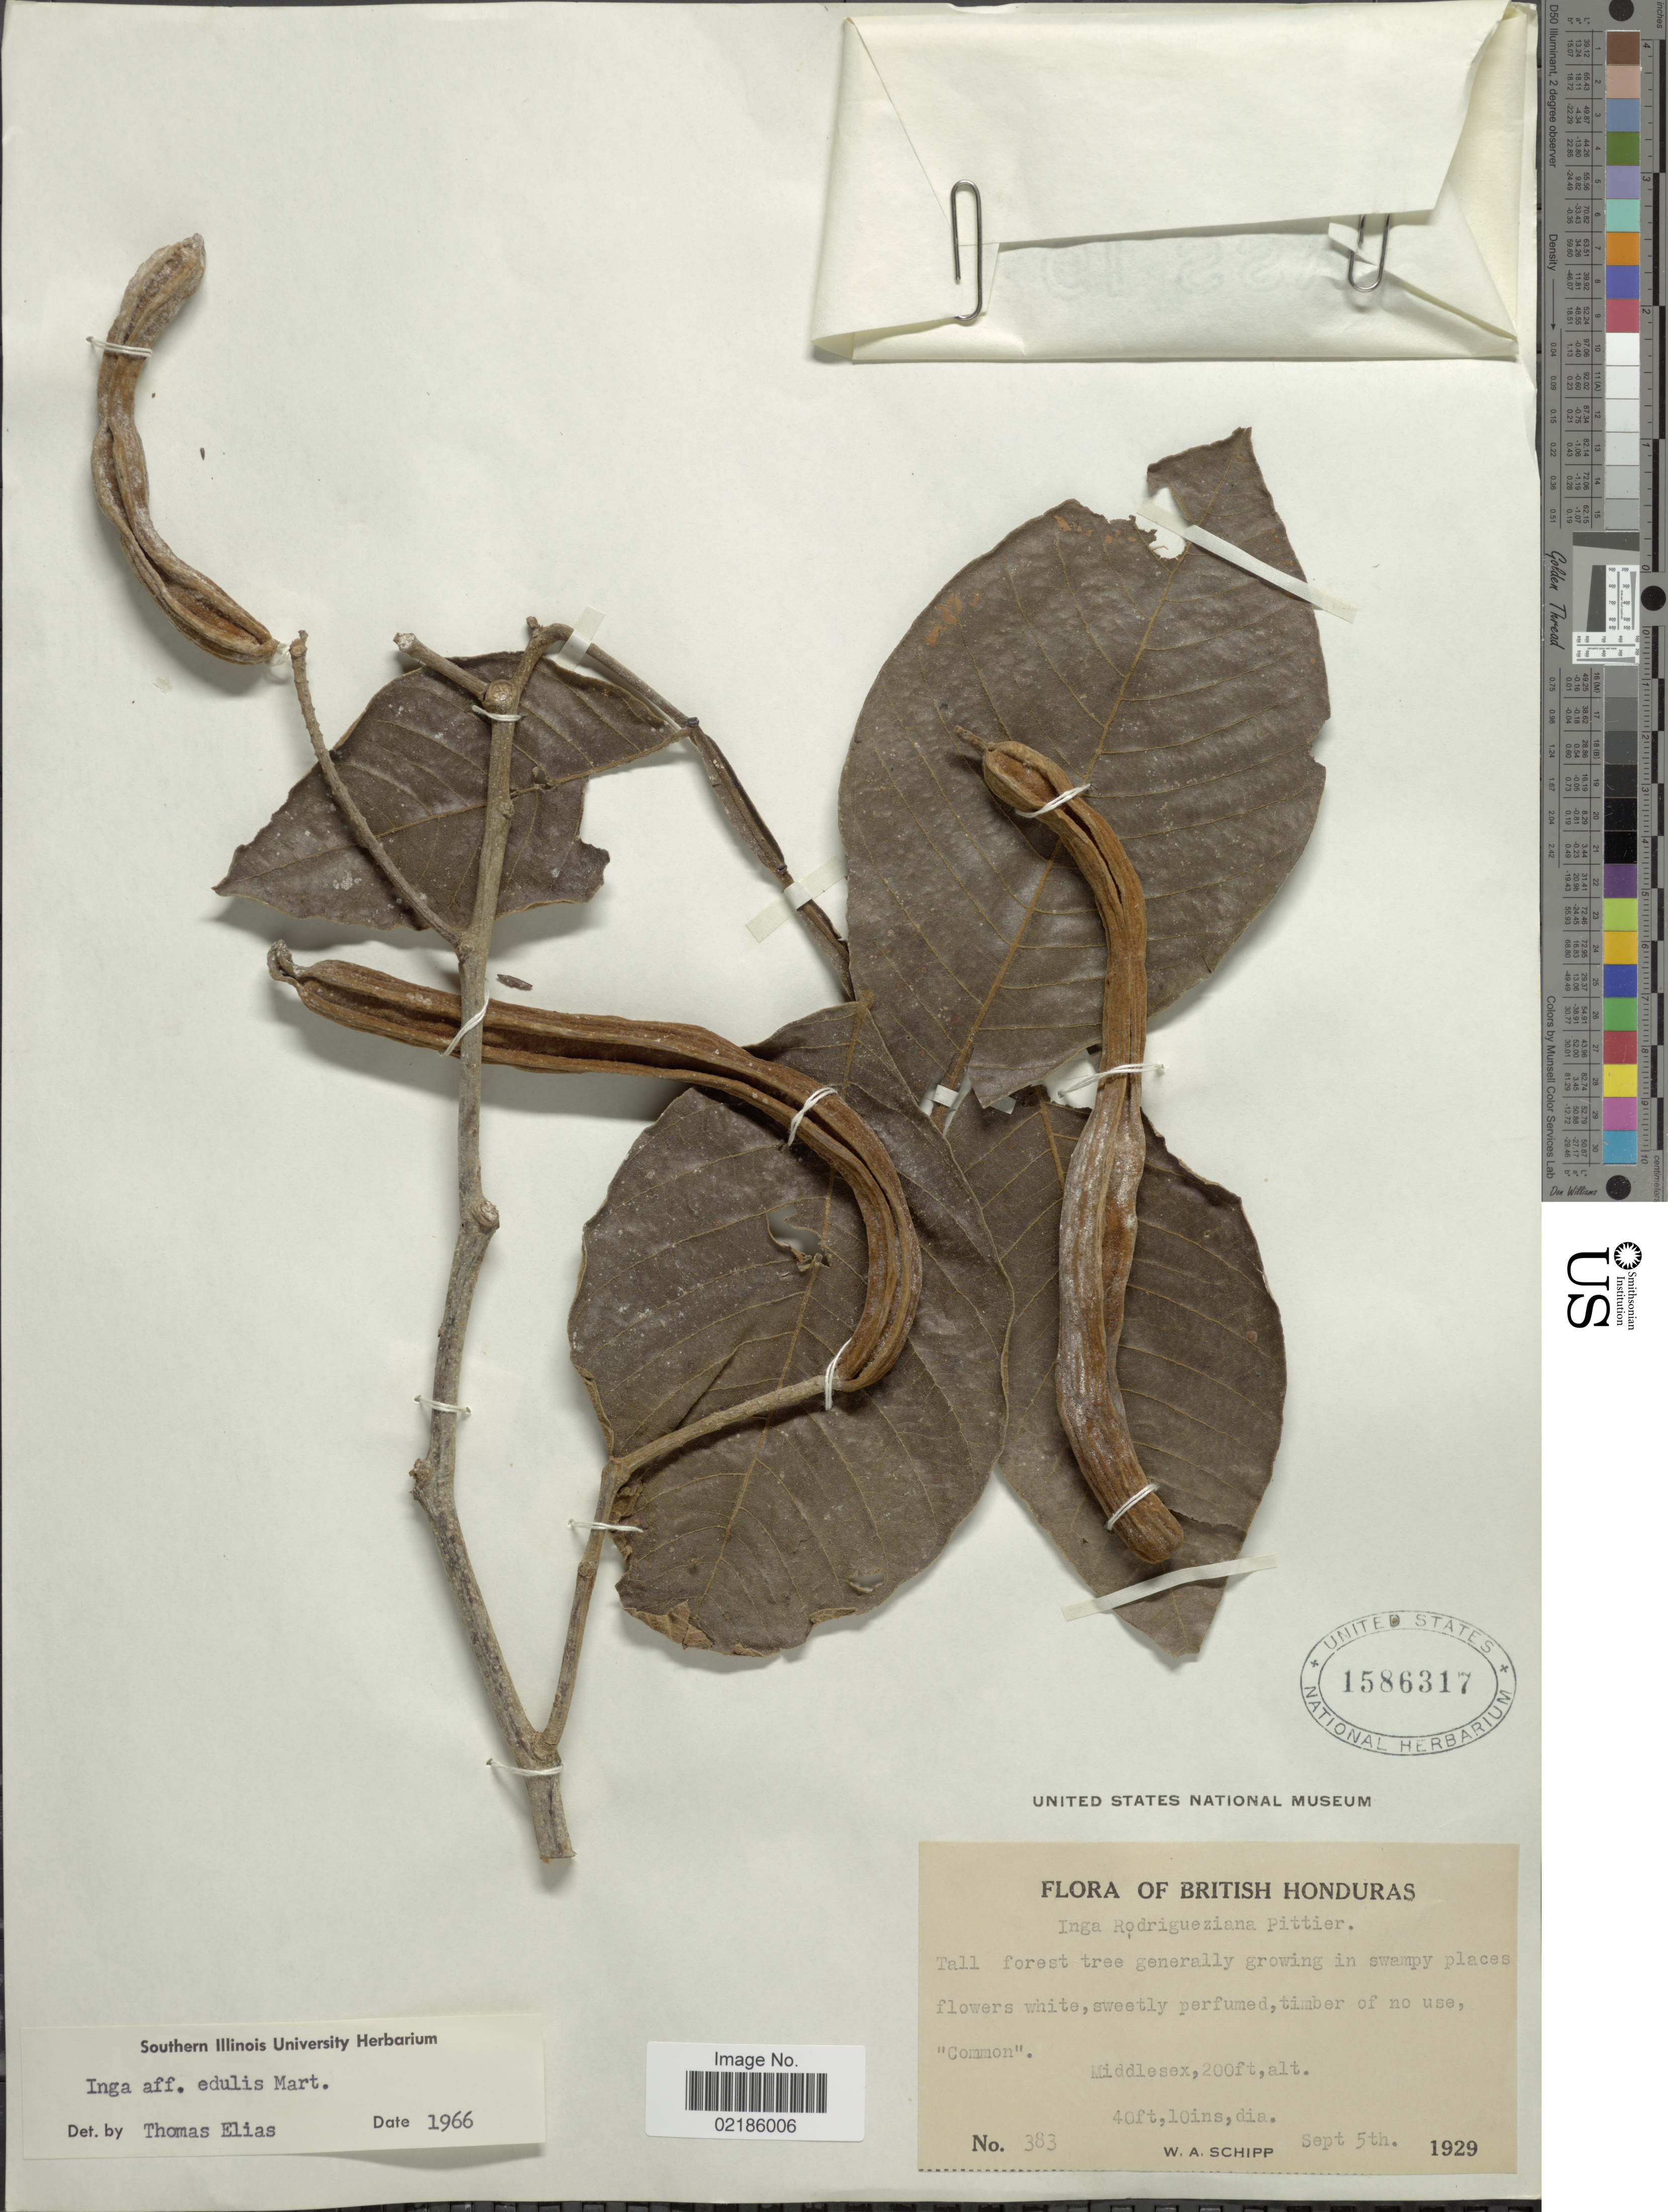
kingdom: Plantae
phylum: Tracheophyta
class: Magnoliopsida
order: Fabales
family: Fabaceae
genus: Inga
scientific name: Inga edulis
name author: Mart.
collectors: W. Schipp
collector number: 383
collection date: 1929-09-05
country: Belize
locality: British Honduras. Middlesex.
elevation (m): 61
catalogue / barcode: US 1586317